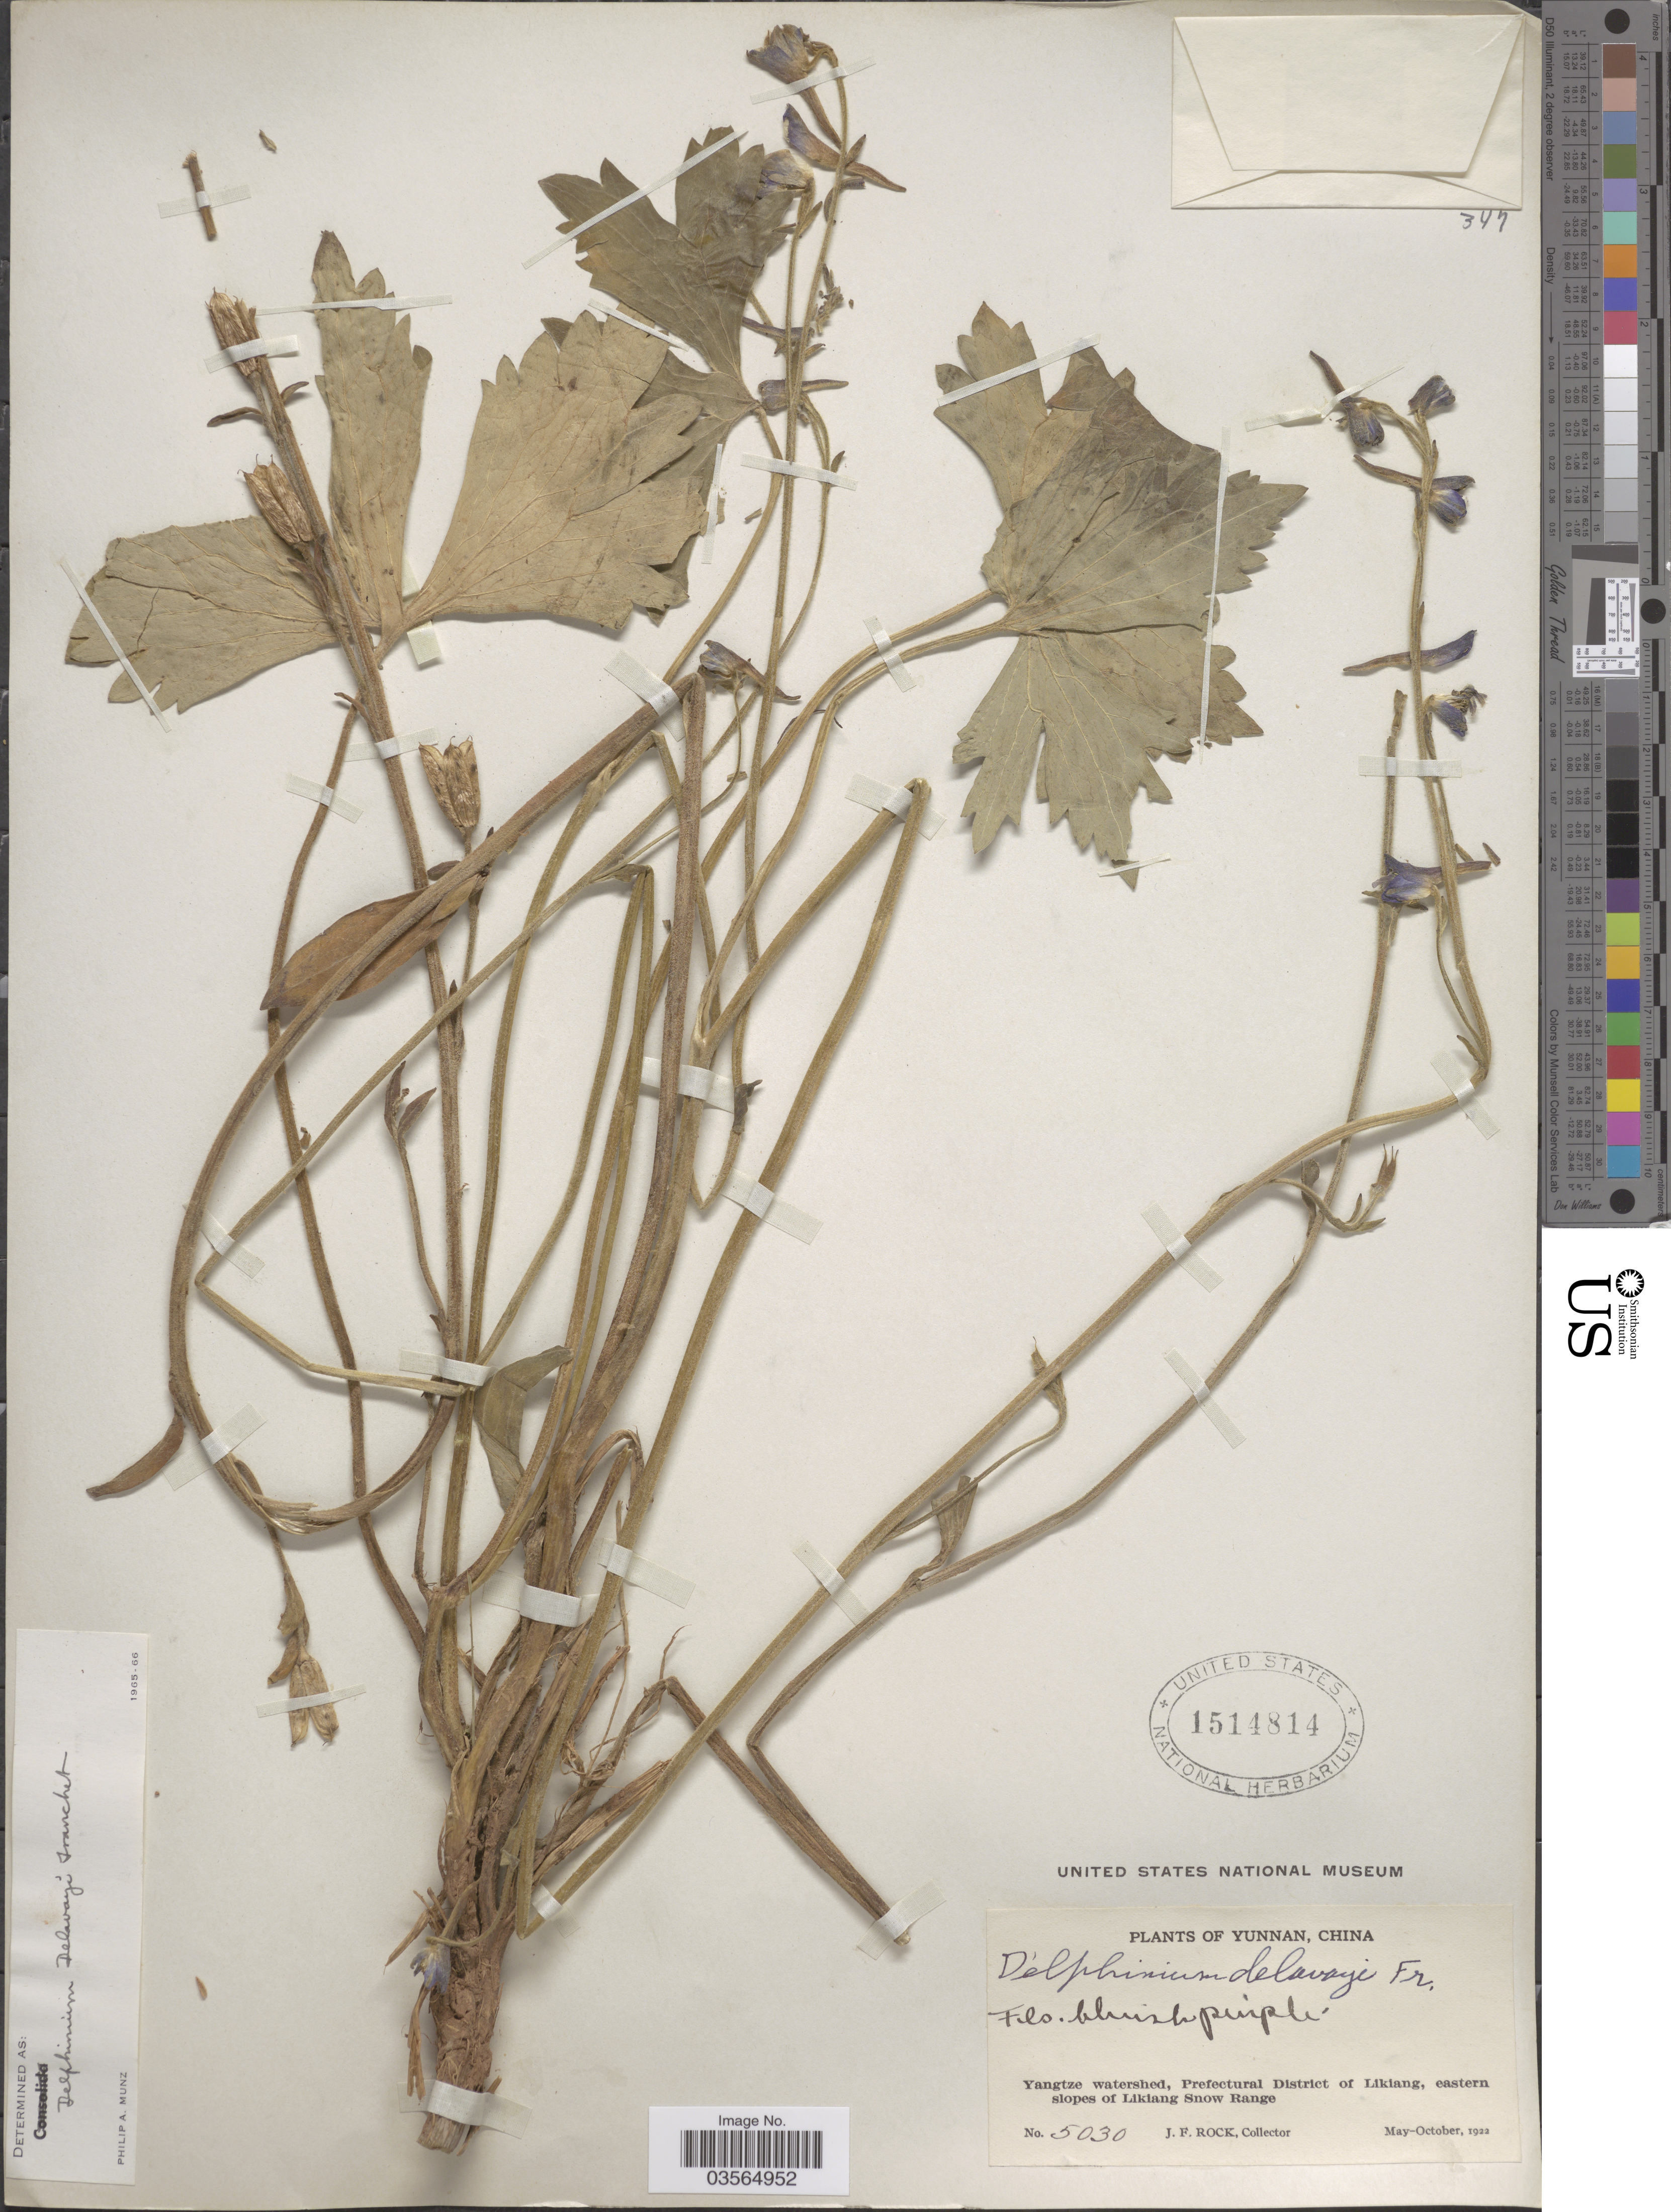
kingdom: Plantae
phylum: Tracheophyta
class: Magnoliopsida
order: Ranunculales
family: Ranunculaceae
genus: Delphinium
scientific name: Delphinium delavayi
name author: Franch.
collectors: J. Rock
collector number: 5030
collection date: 1922-05/1922-10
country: China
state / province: Yunnan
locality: Yangtze watershed, Prefectural District of Likiang, eastern slopes of Likiang Snow Range.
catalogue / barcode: US 1514814